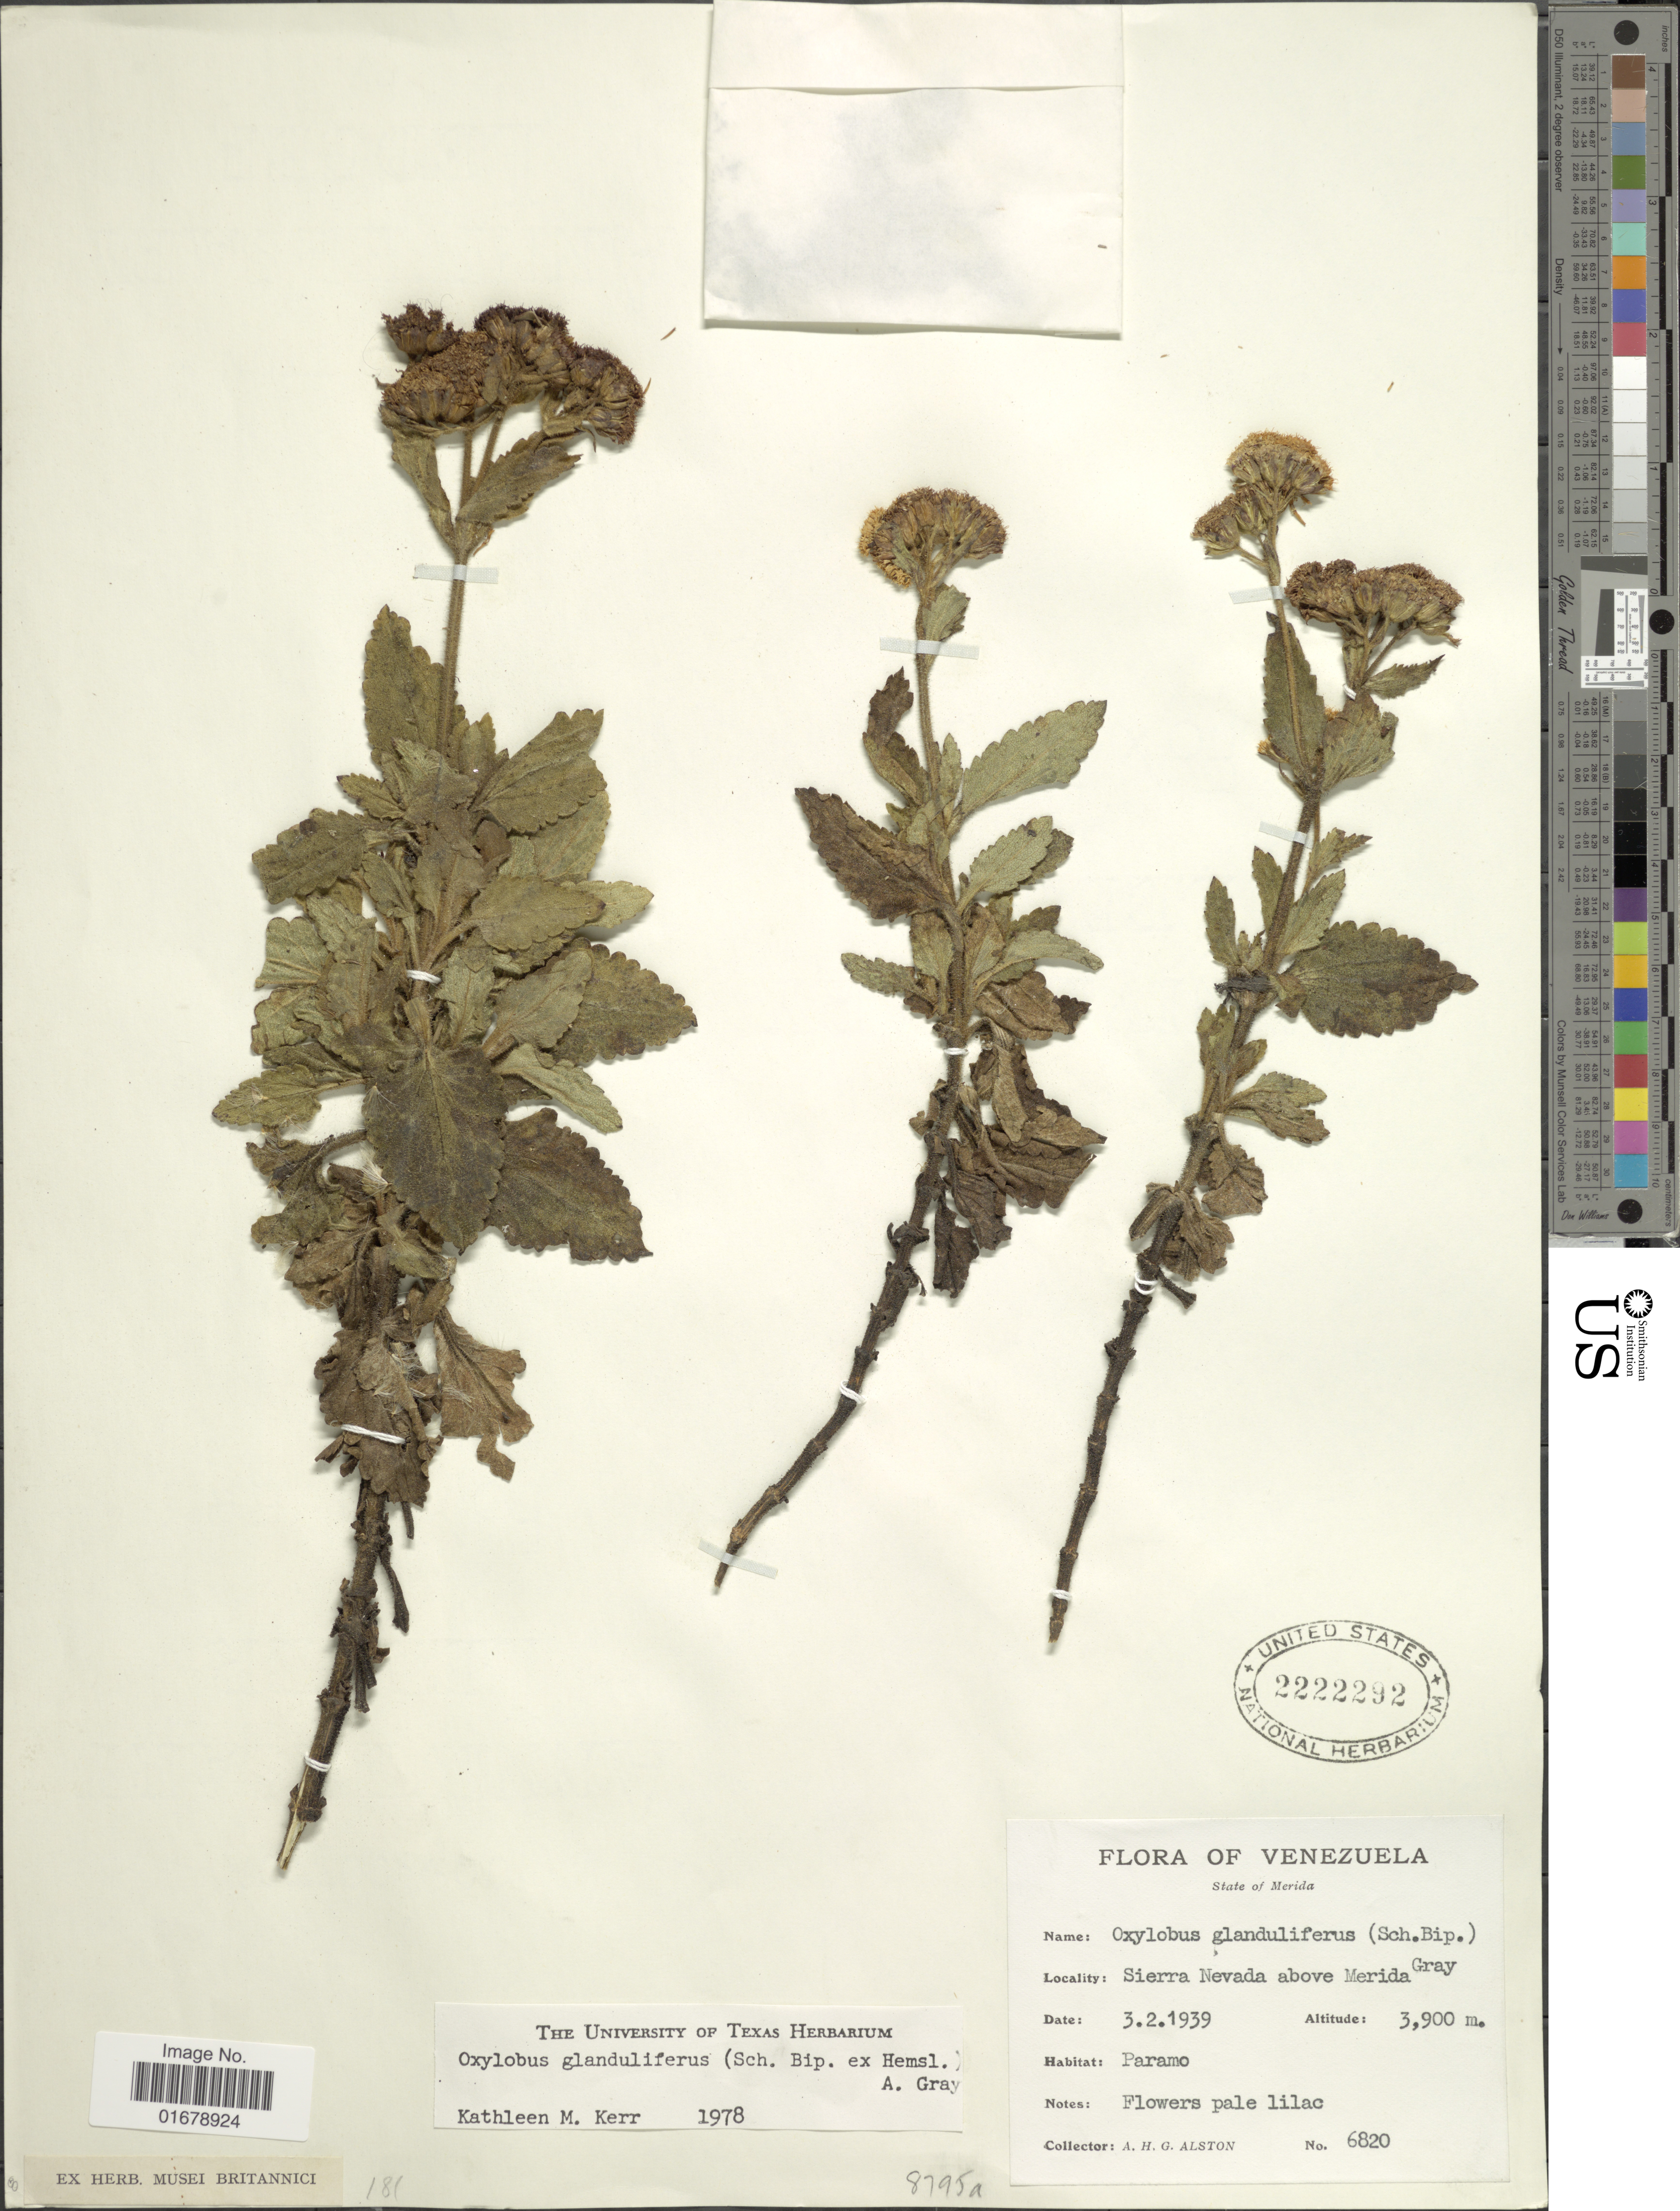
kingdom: Plantae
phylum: Tracheophyta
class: Magnoliopsida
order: Asterales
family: Asteraceae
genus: Oxylobus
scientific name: Oxylobus glanduliferus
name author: (Sch. Bip.) A. Gray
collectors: A. H. Alston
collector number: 6820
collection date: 1939-02-03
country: Venezuela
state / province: Mérida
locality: Venezuela. State of Merida. Sierra Nevada above Merida Gray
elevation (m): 3900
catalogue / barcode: US 2222292